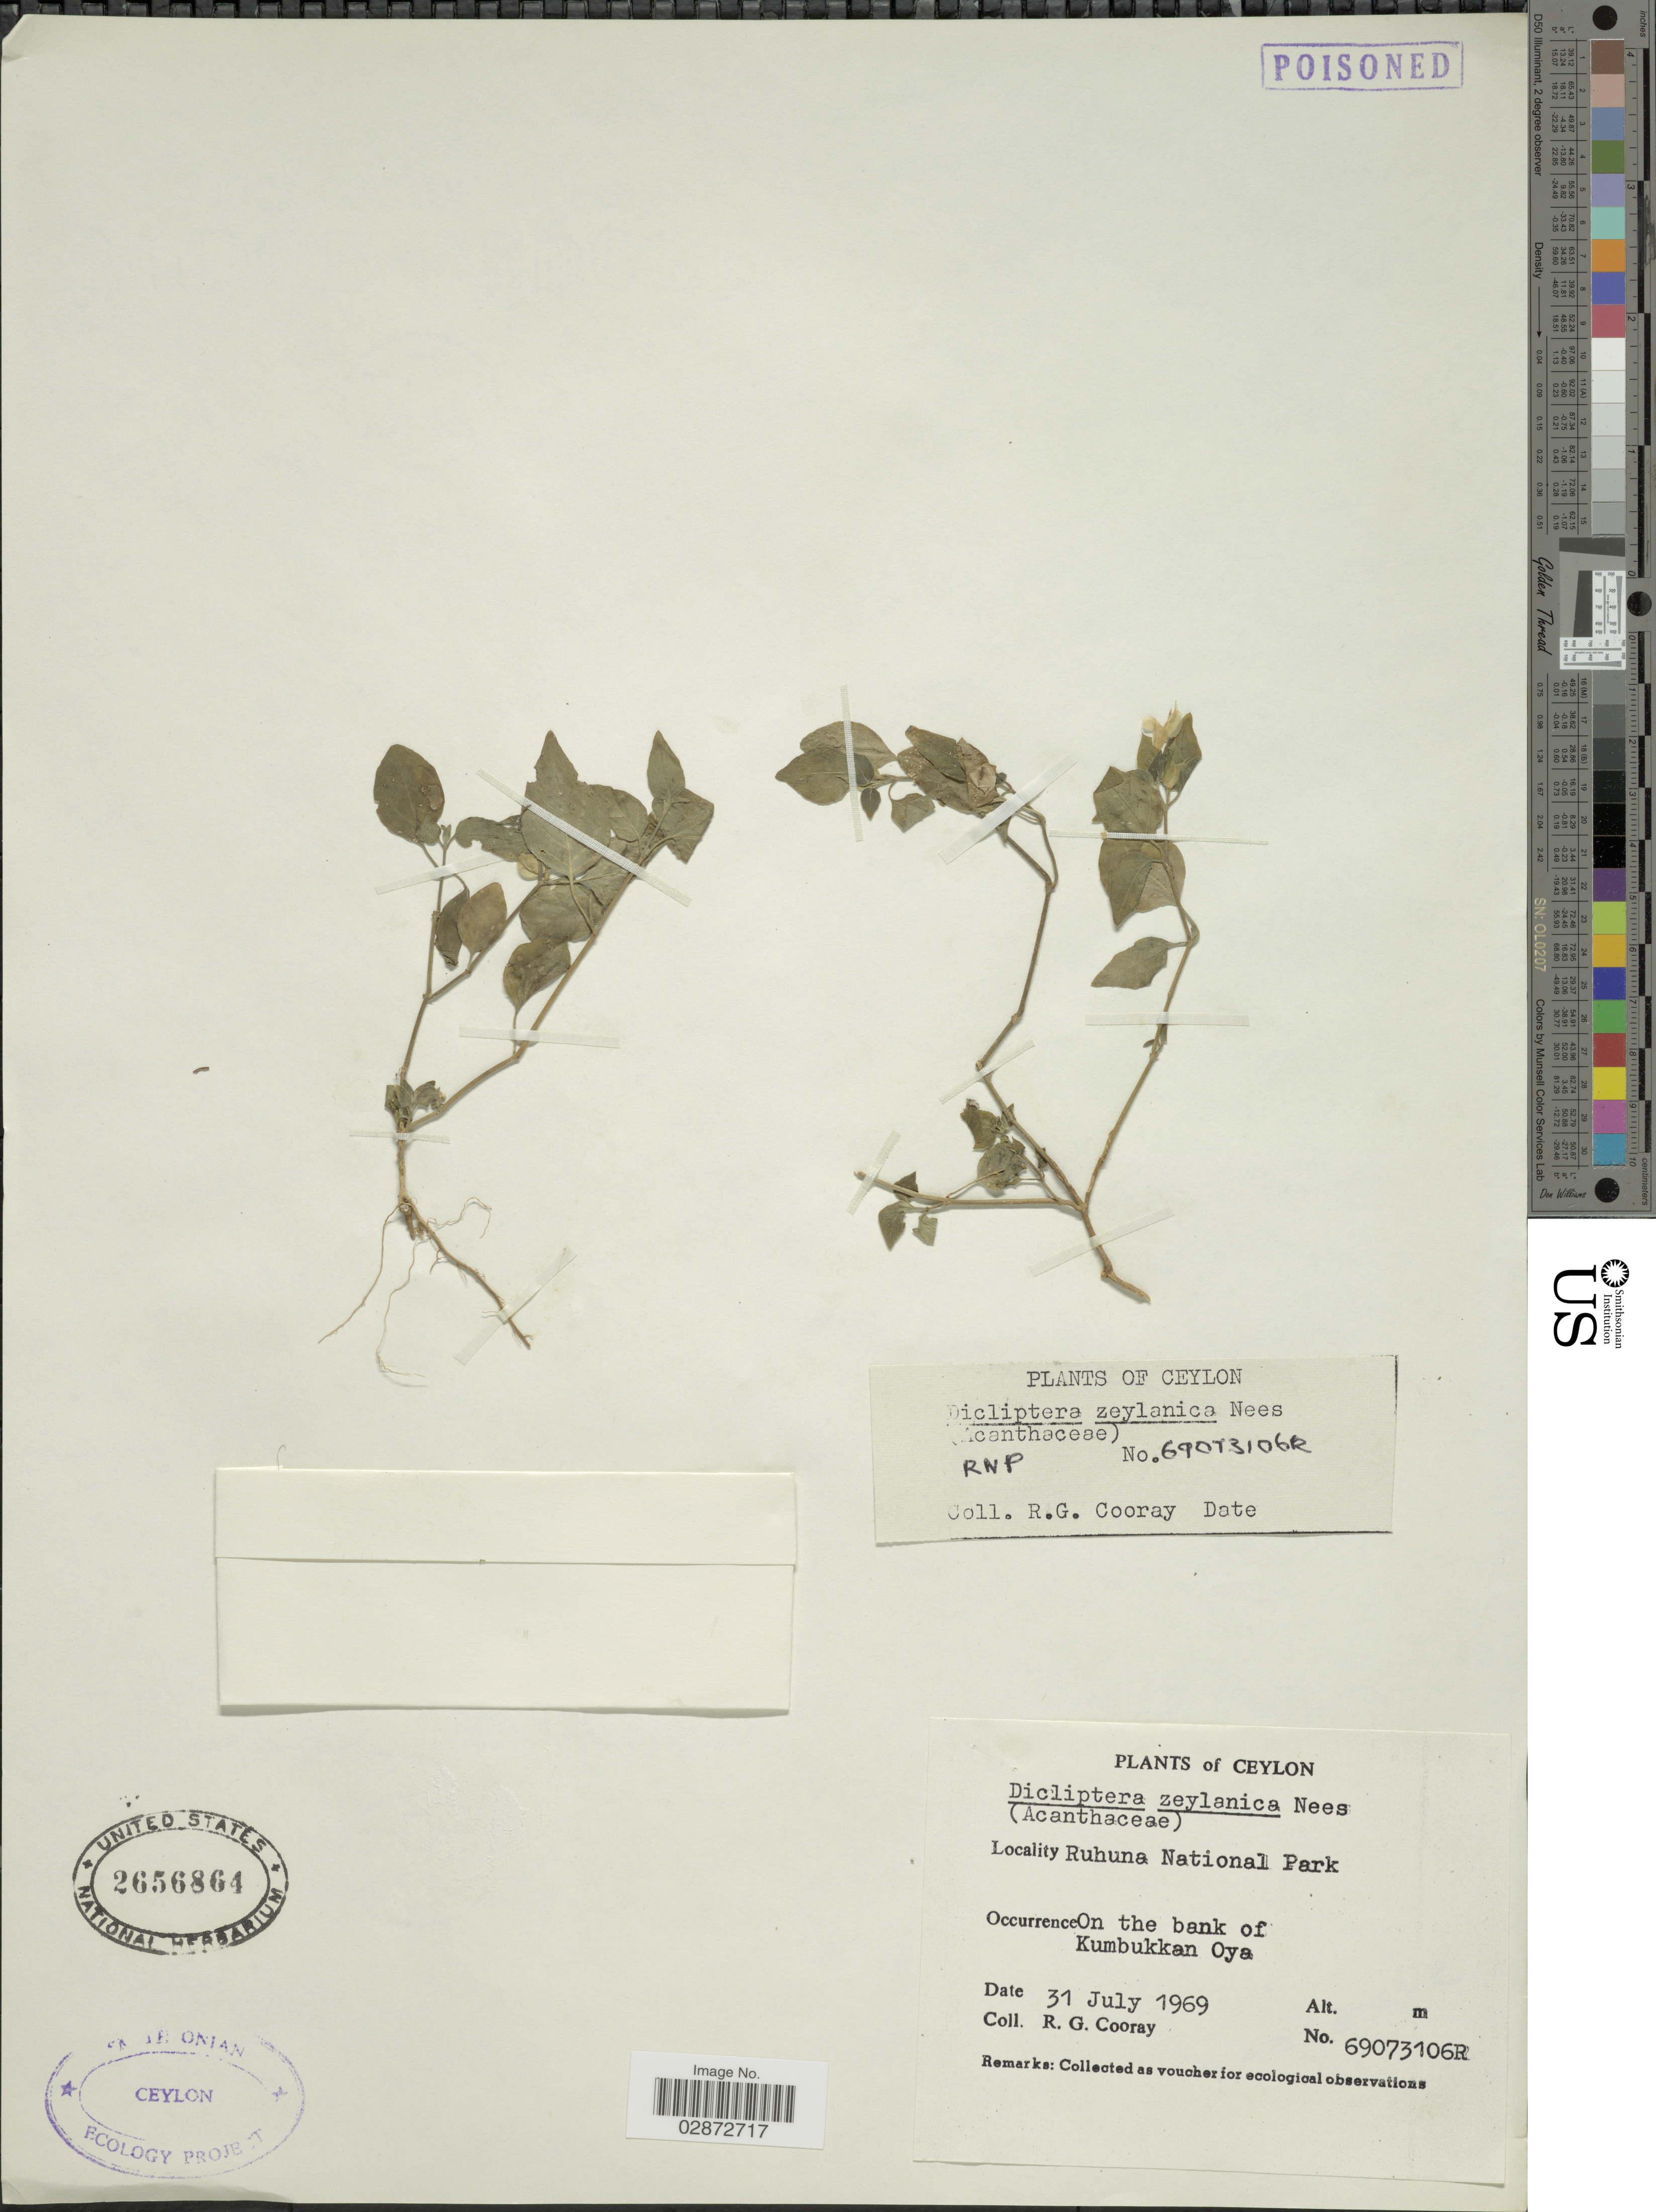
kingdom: Plantae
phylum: Tracheophyta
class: Magnoliopsida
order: Lamiales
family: Acanthaceae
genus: Dicliptera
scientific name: Dicliptera zeylanica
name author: Nees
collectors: R. Cooray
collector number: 69073106R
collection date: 1969-07-31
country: Sri Lanka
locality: Ceylon. Ruhuna National Park. On the bank of Kumbukkan Oya.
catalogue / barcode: US 2656864